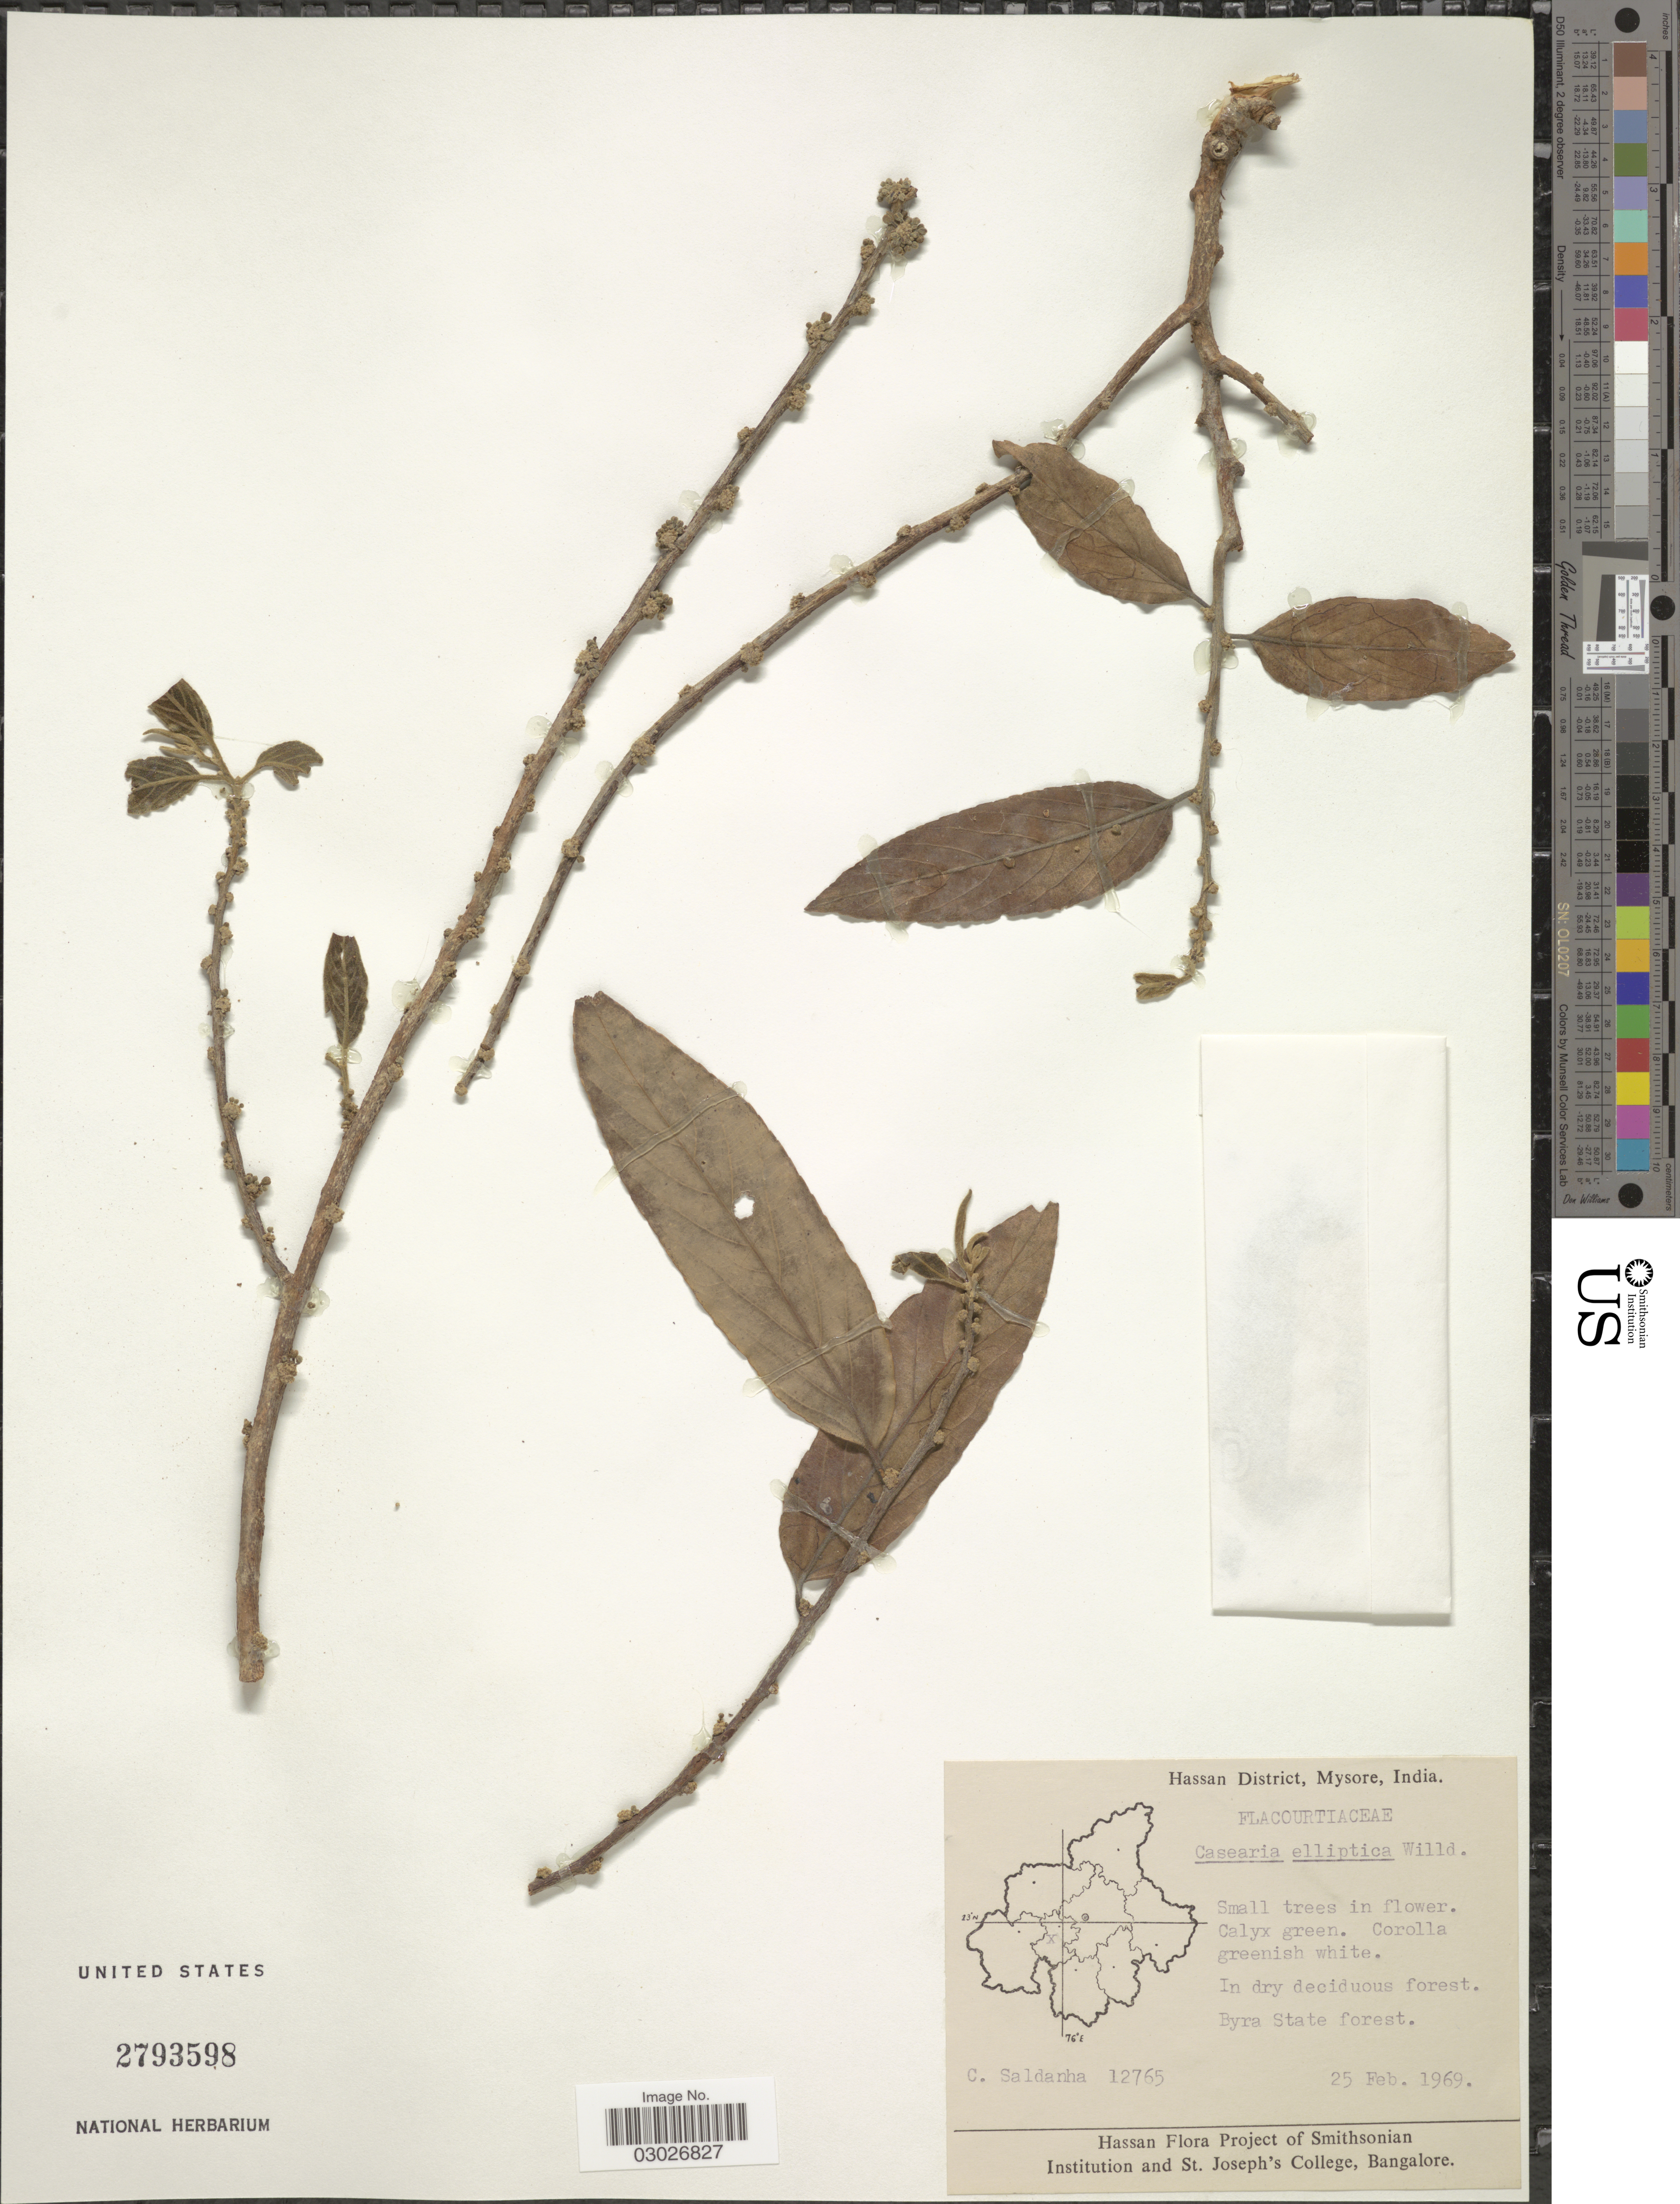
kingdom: Plantae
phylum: Tracheophyta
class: Magnoliopsida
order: Malpighiales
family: Salicaceae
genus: Casearia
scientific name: Casearia tomentosa subsp. tomentosa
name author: Roxb.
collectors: C. Saldanha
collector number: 12765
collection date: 1969-02-25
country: India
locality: Hassan District, Mysore. In dry deciduous forest. Byra State forest.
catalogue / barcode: US 2793598